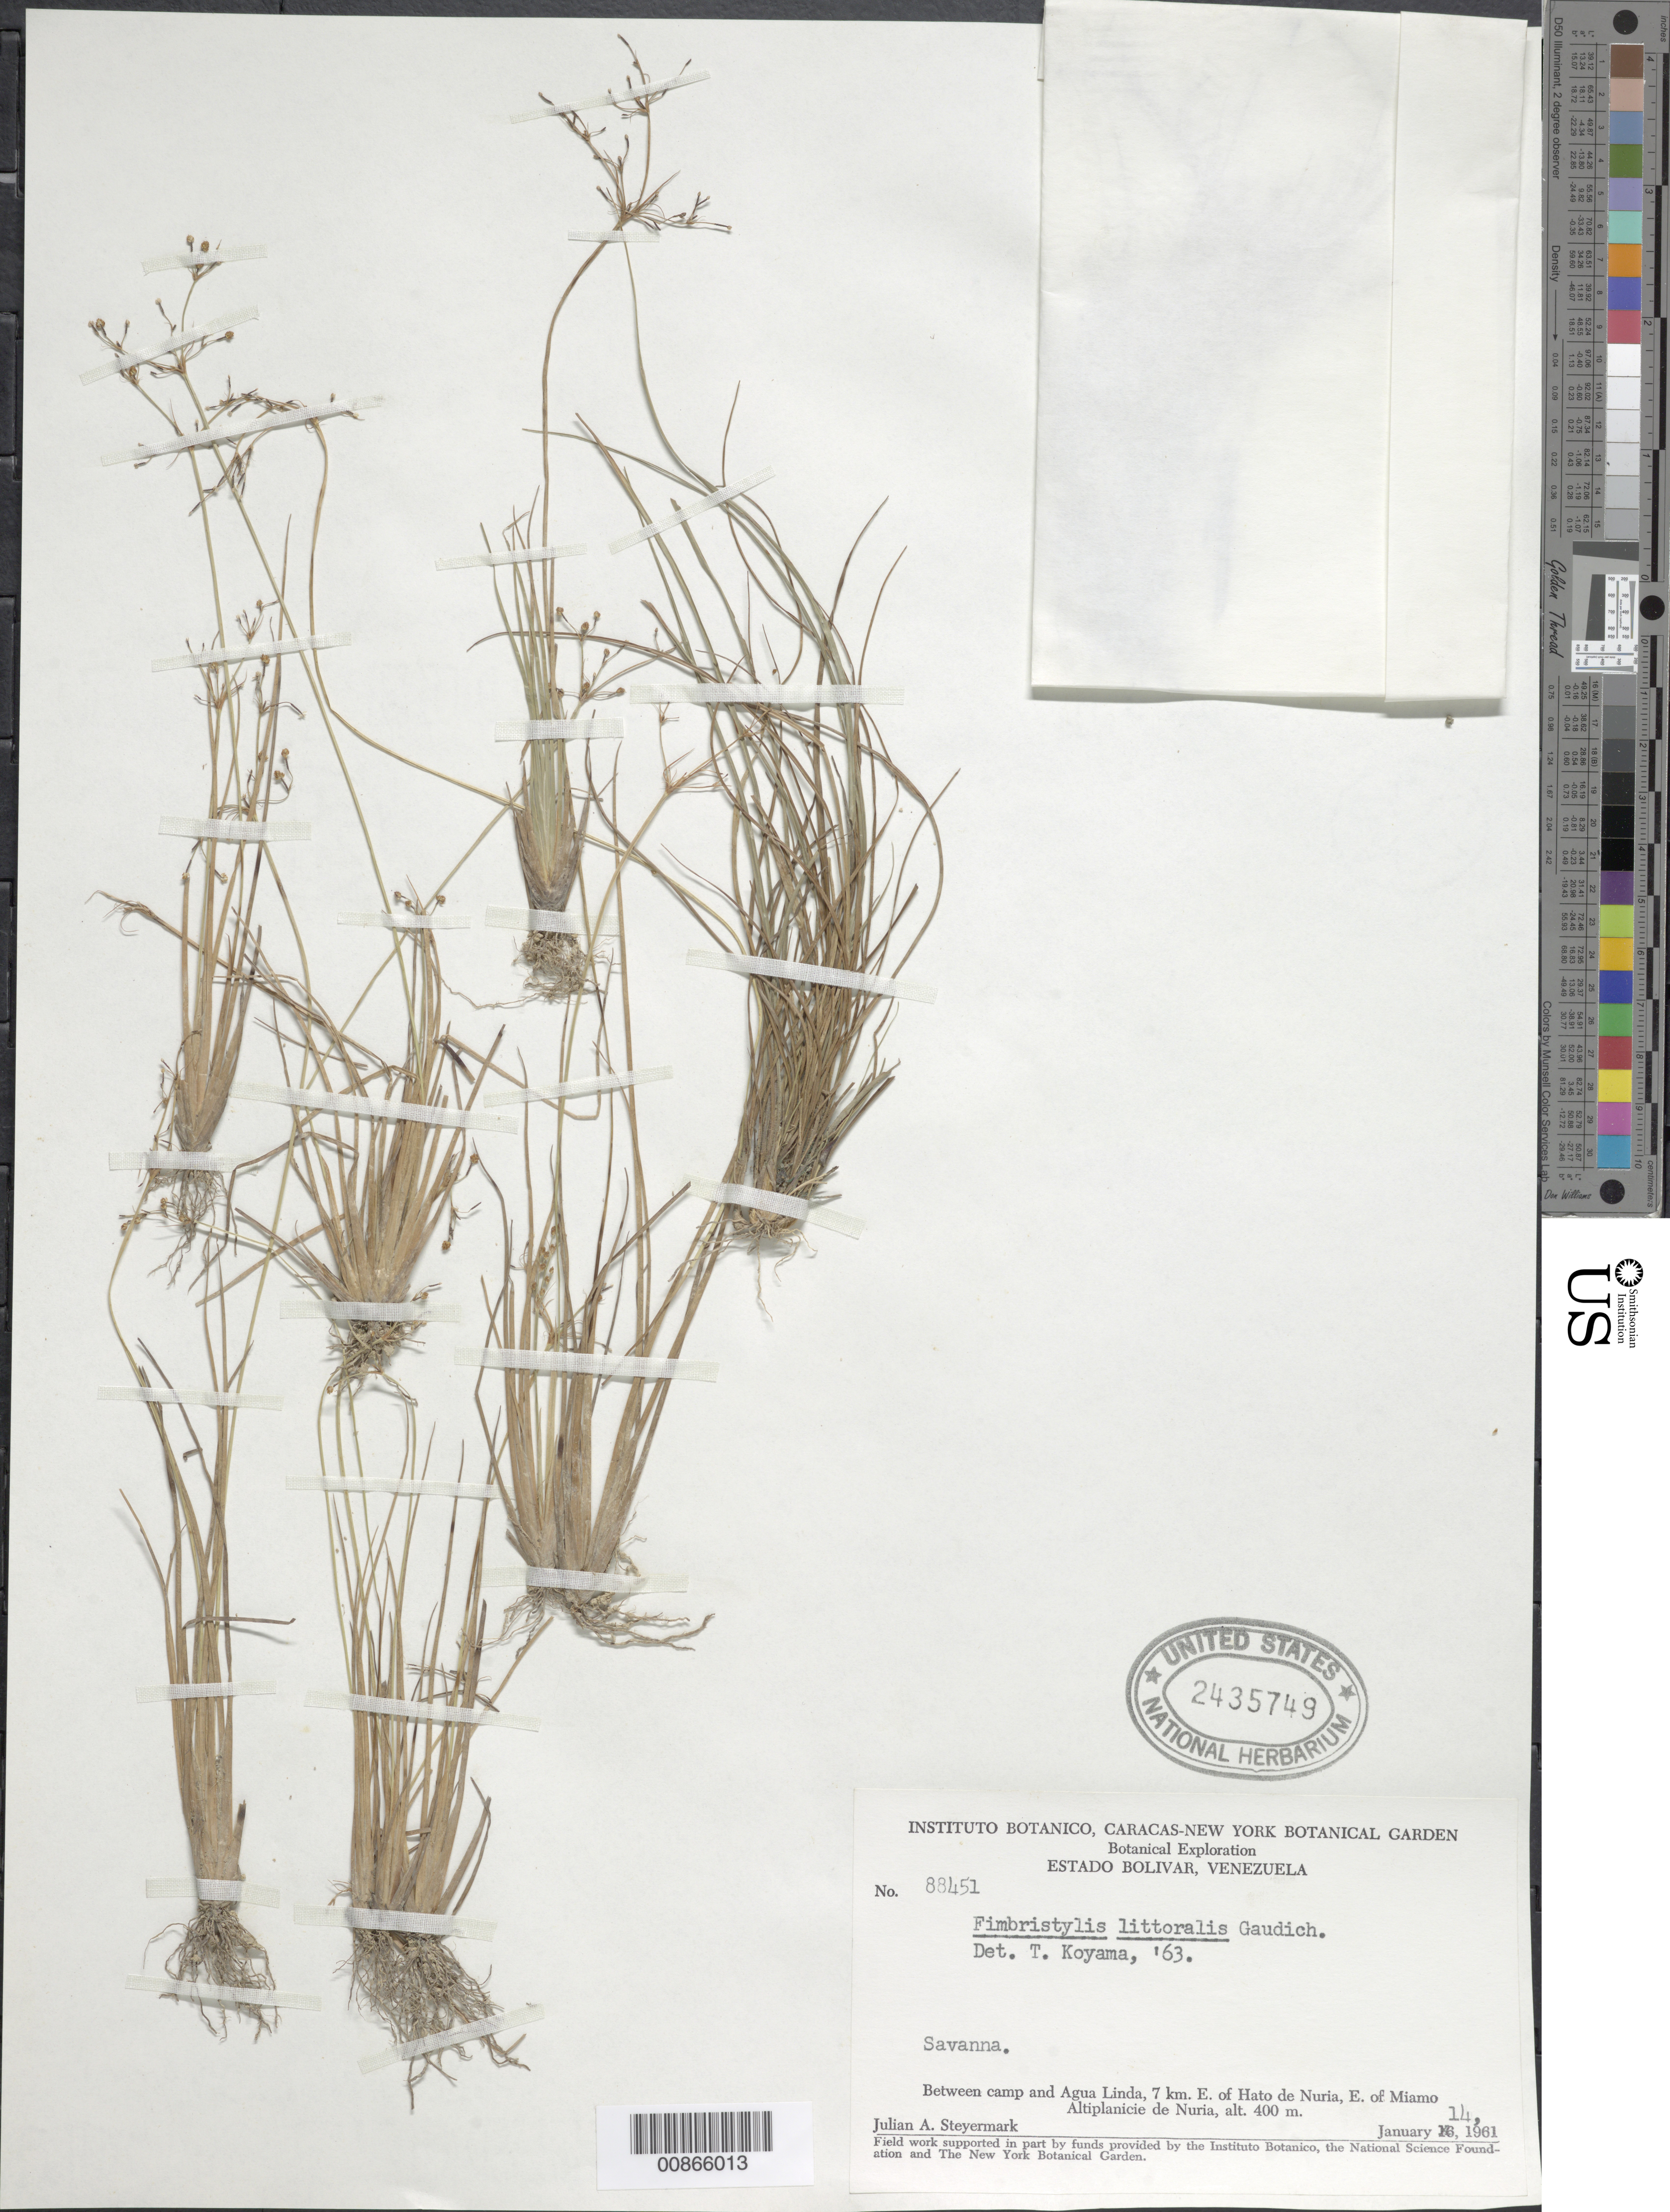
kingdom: Plantae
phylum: Tracheophyta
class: Liliopsida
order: Poales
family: Cyperaceae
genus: Fimbristylis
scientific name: Fimbristylis littoralis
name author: Gaudich.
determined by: Strong, M. T., (US), Smithsonian Institution - National Museum of Natural History (UNITED STATES)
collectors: J. Steyermark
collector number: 88451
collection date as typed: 14-Jan-61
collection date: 1961-01-14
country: Venezuela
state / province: Bolívar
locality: Agua Linda, 7 km E of Hato de Nuria, E of Miamo, Altiplanicie de Nuria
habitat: Savanna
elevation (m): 400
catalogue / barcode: US 2435749